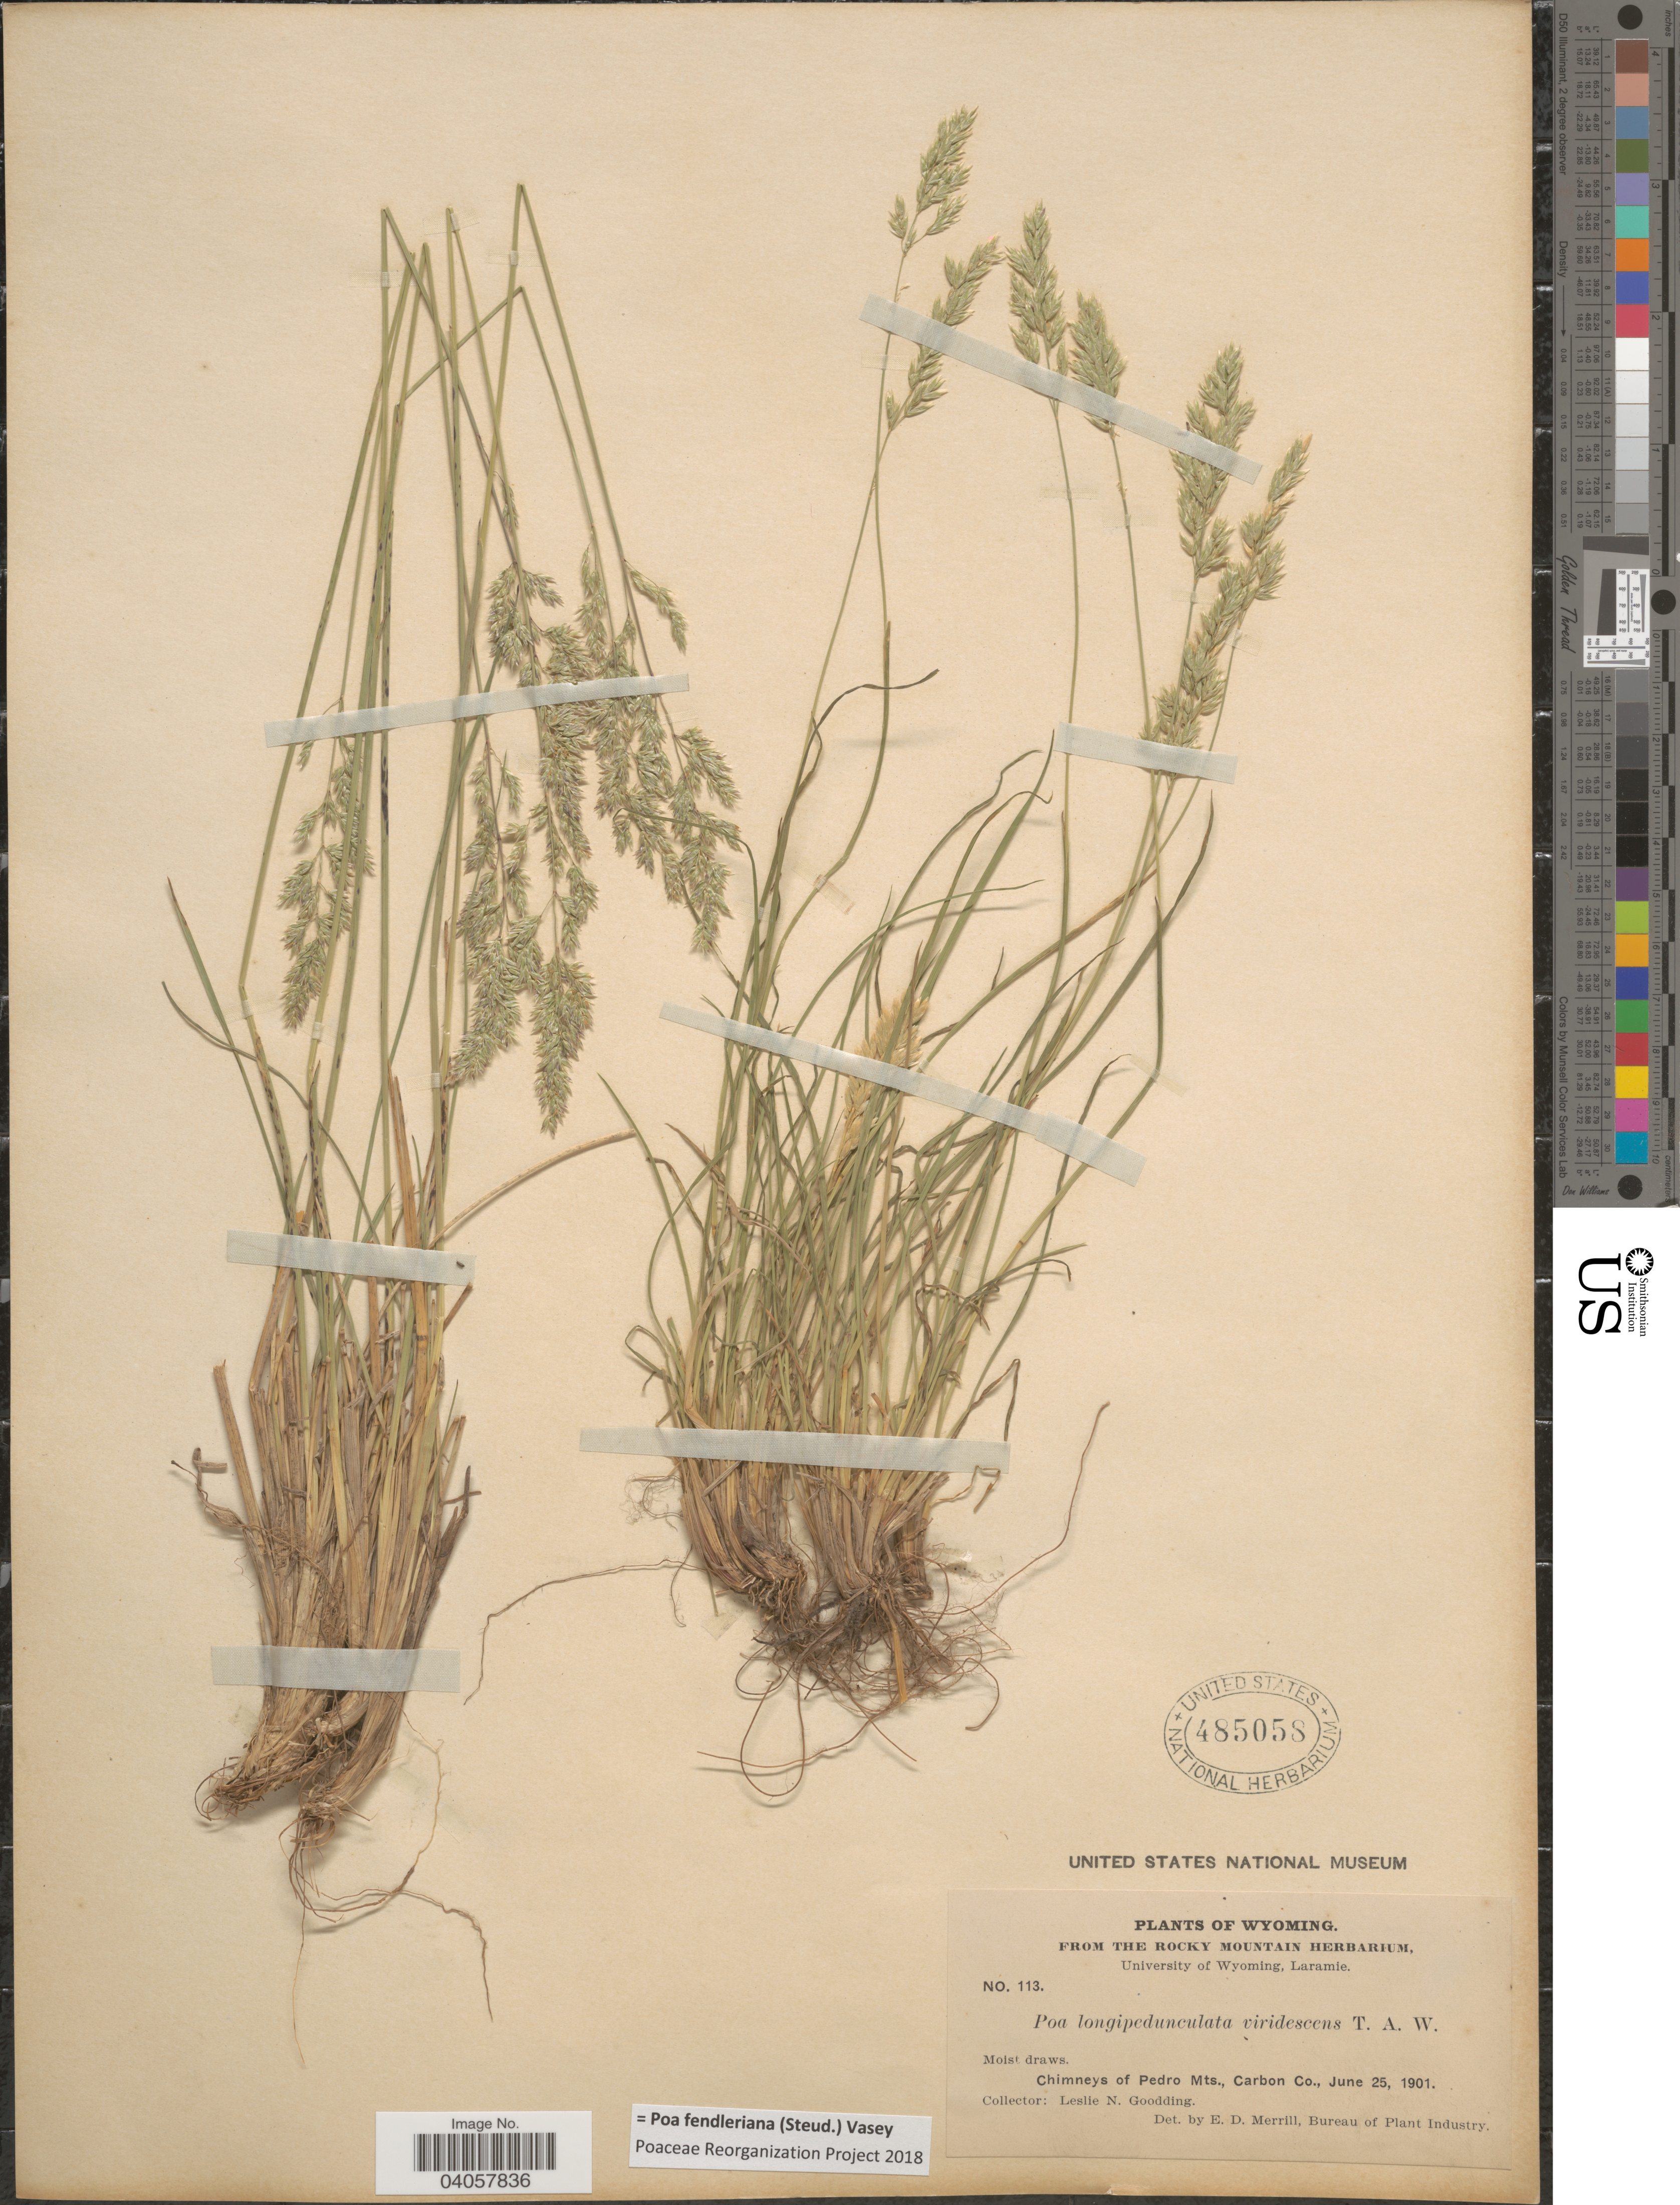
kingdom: Plantae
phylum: Tracheophyta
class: Liliopsida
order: Poales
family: Poaceae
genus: Poa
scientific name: Poa fendleriana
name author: (Steud.) Vasey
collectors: L. N. Goodding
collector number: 113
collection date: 1901-06-25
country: United States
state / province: Wyoming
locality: Moist draws. Chimneys of Pedro Mts., Carbon Co.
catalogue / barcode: US 485058